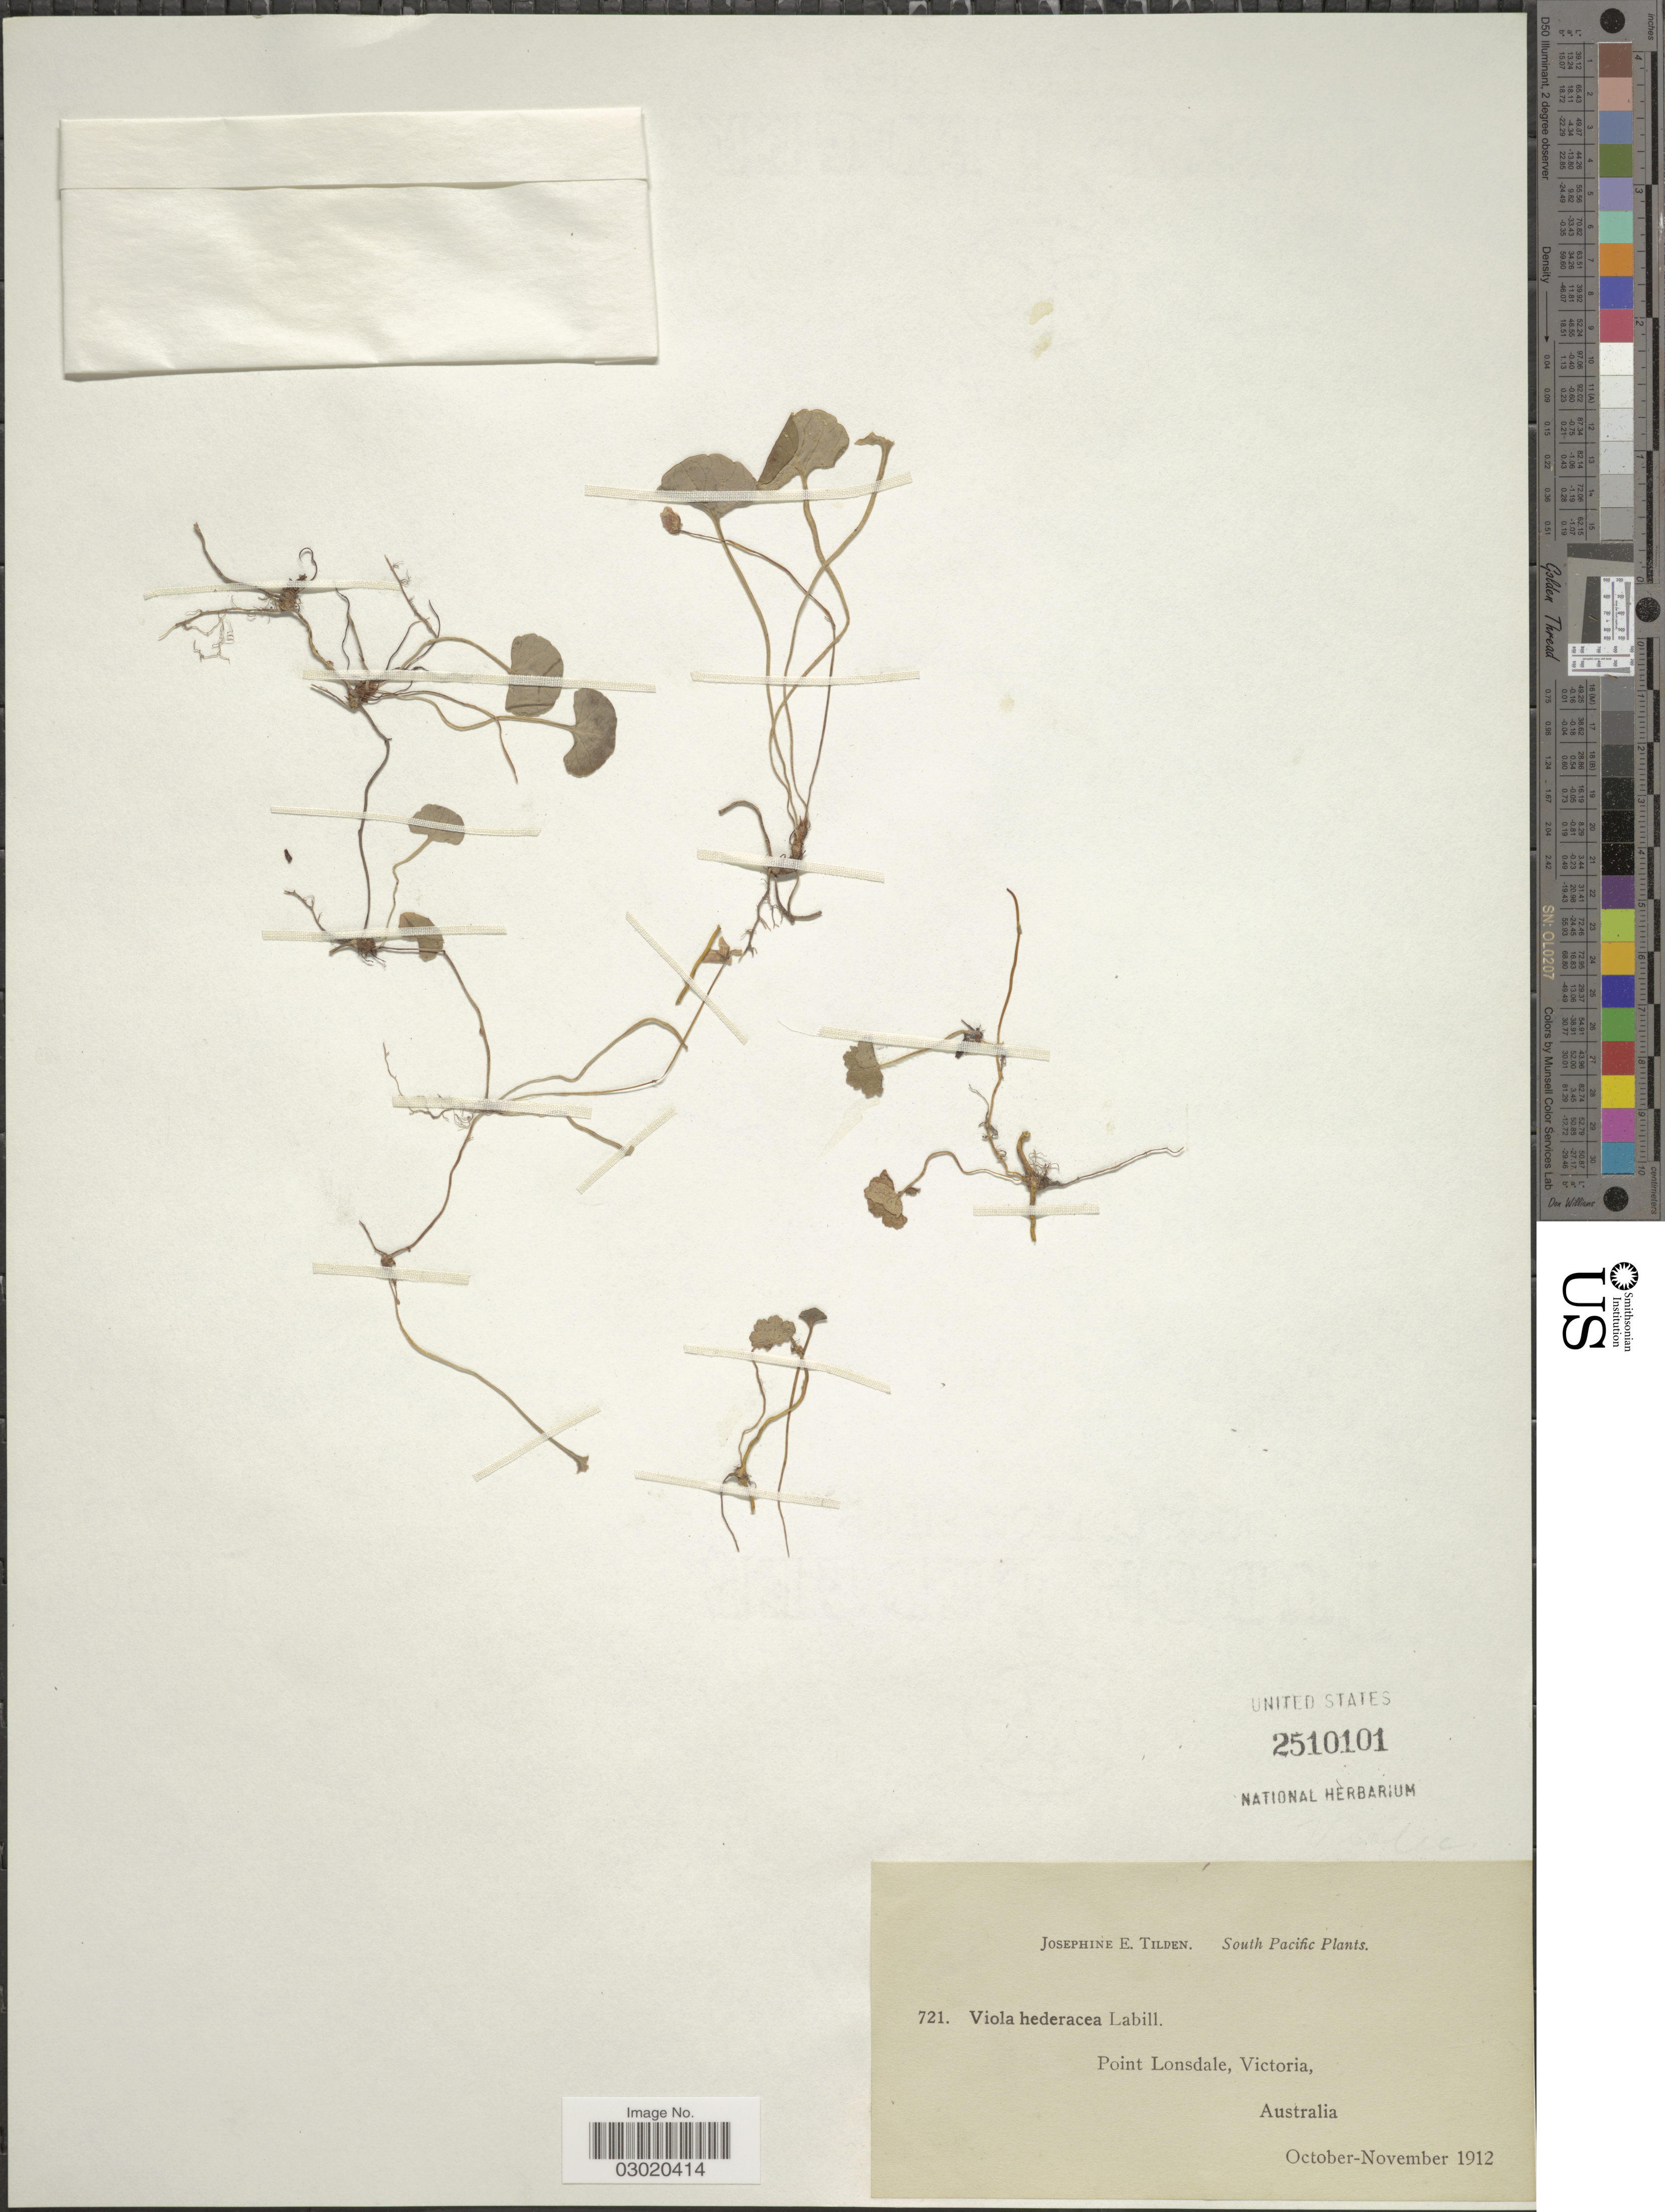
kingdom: Plantae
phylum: Tracheophyta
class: Magnoliopsida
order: Malpighiales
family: Violaceae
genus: Viola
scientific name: Viola hederacea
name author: Labill.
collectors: J. E. Tilden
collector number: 721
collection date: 1912-10/1912-11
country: Australia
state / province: Victoria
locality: South Pacific. Point Lonsdale, Victoria.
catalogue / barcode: US 2510101